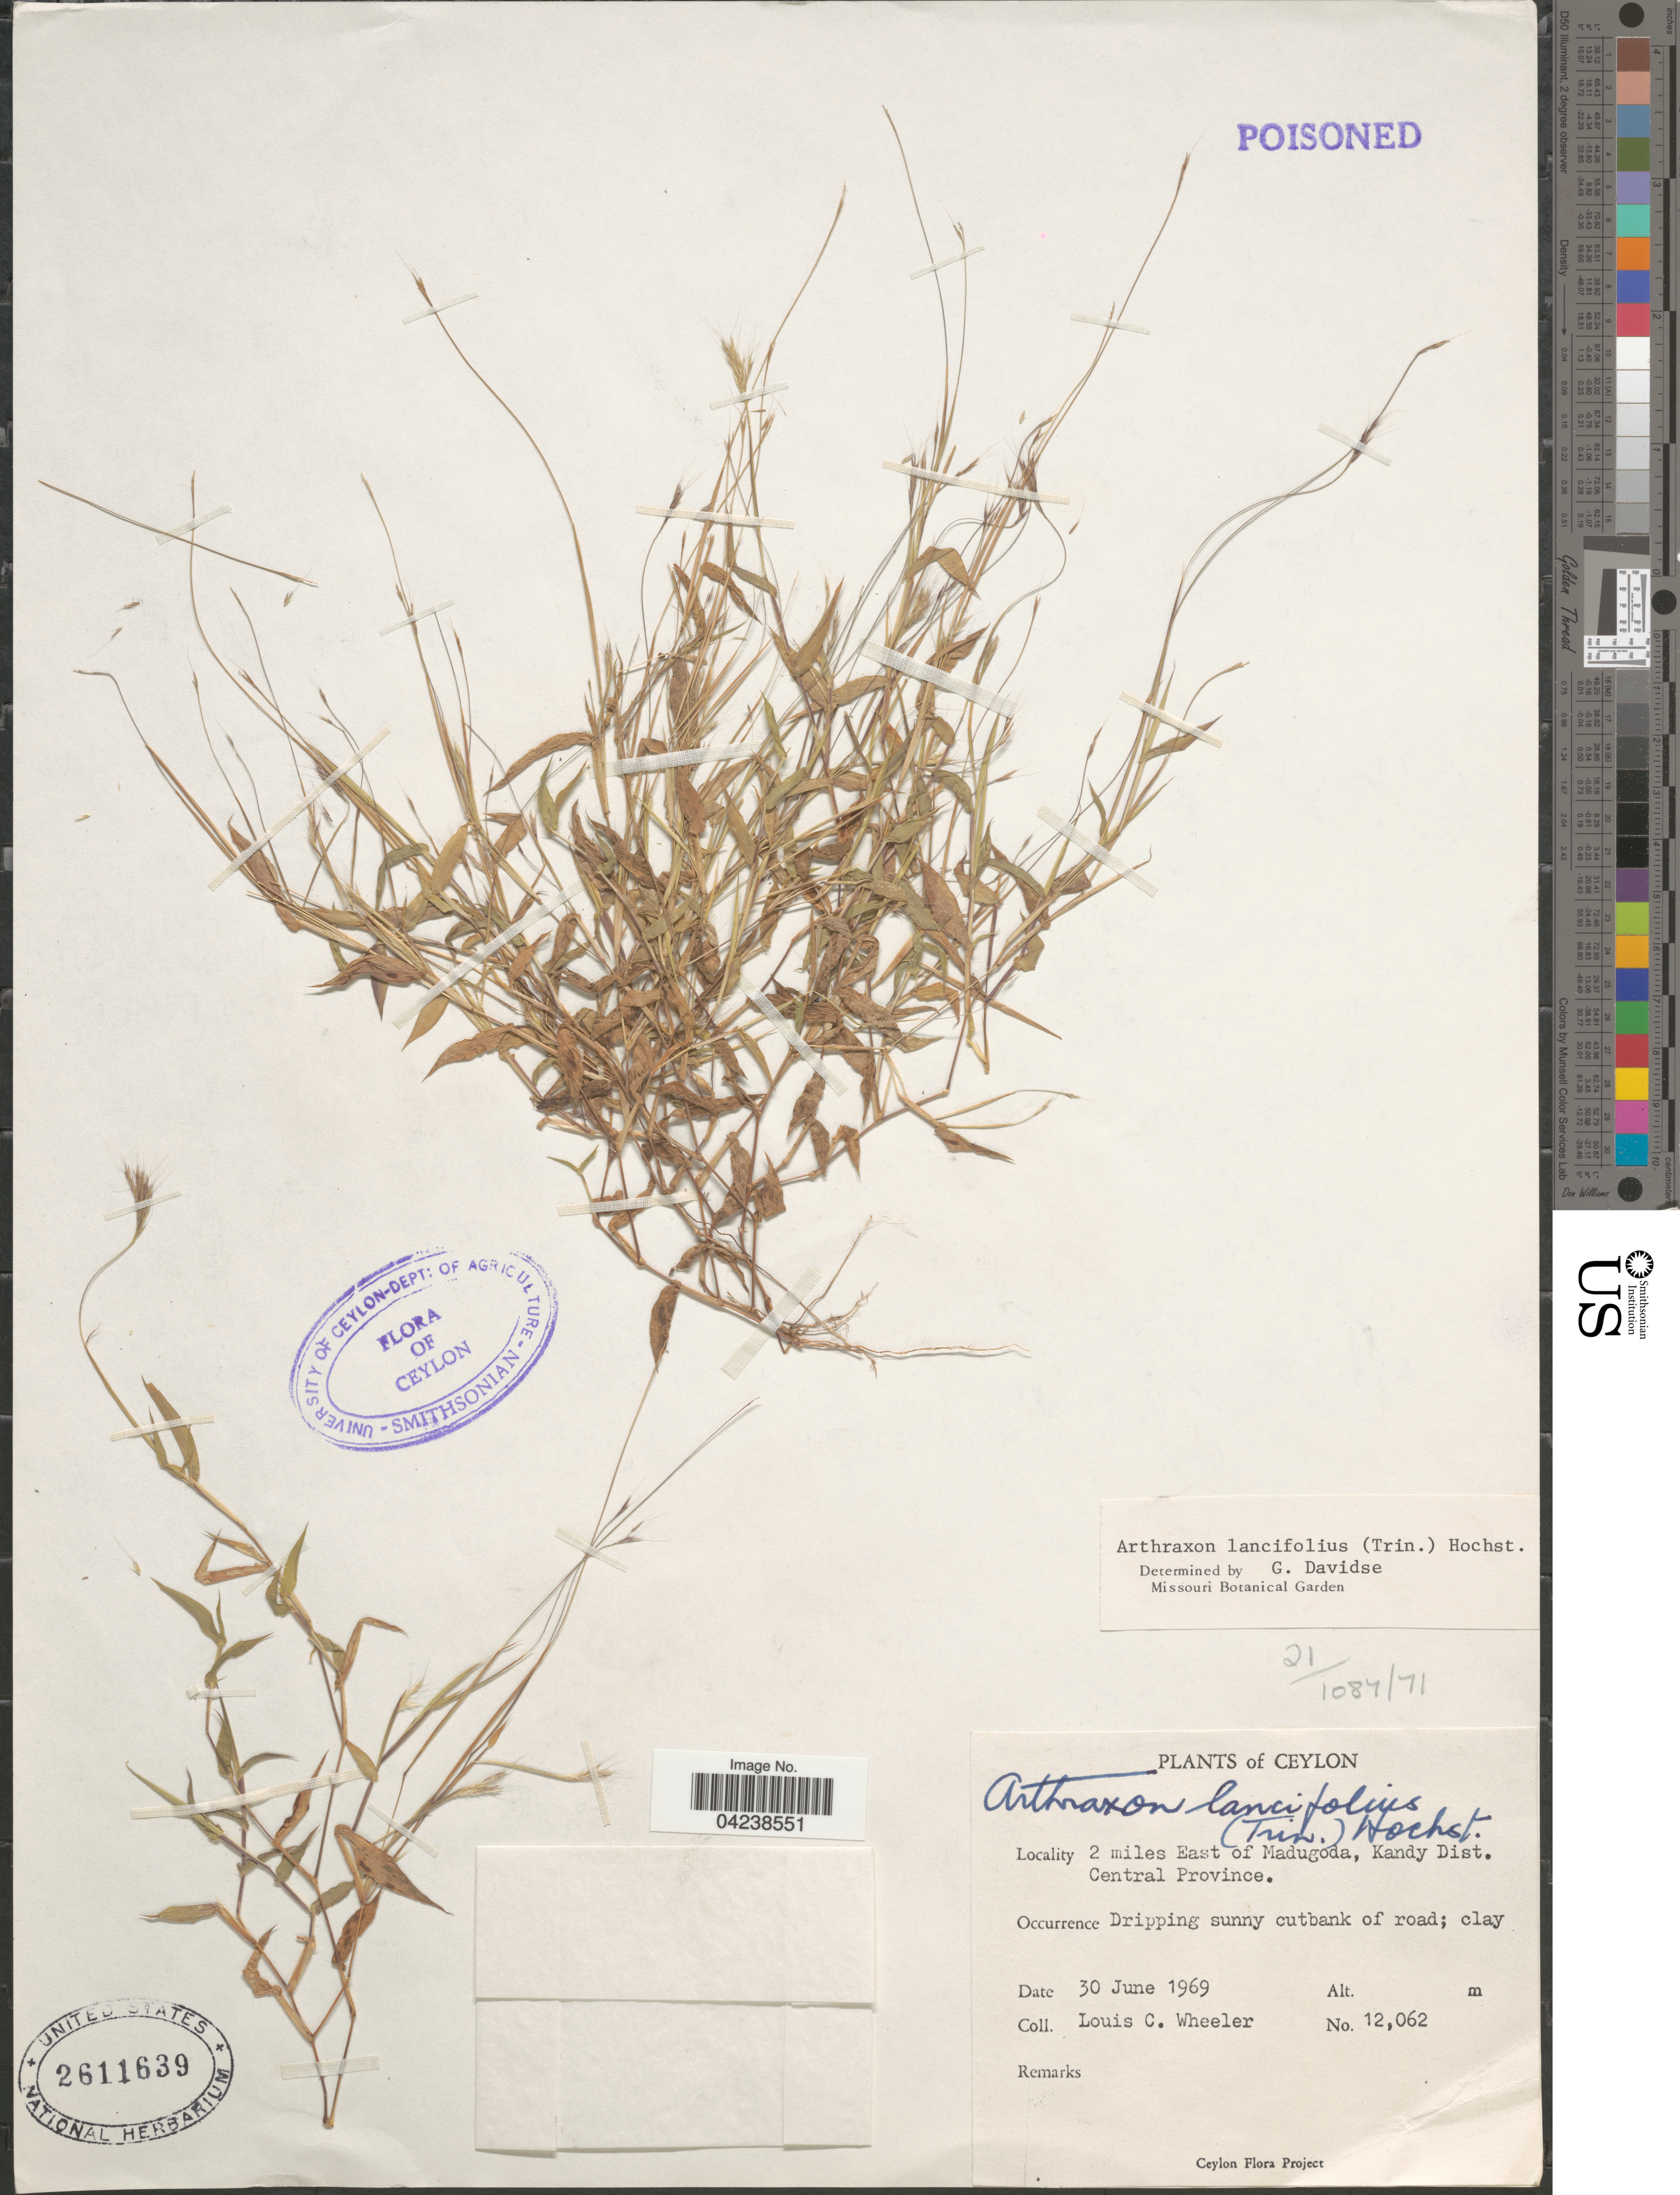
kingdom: Plantae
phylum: Tracheophyta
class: Liliopsida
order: Poales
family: Poaceae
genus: Arthraxon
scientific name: Arthraxon lancifolius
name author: (Trin.) Hochst.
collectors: L. C. Wheeler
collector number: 12062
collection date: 1969-06-30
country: Sri Lanka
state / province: Central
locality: Ceylon. 2 miles East of Madugoda, Kandy Dist.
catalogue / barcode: US 2611639